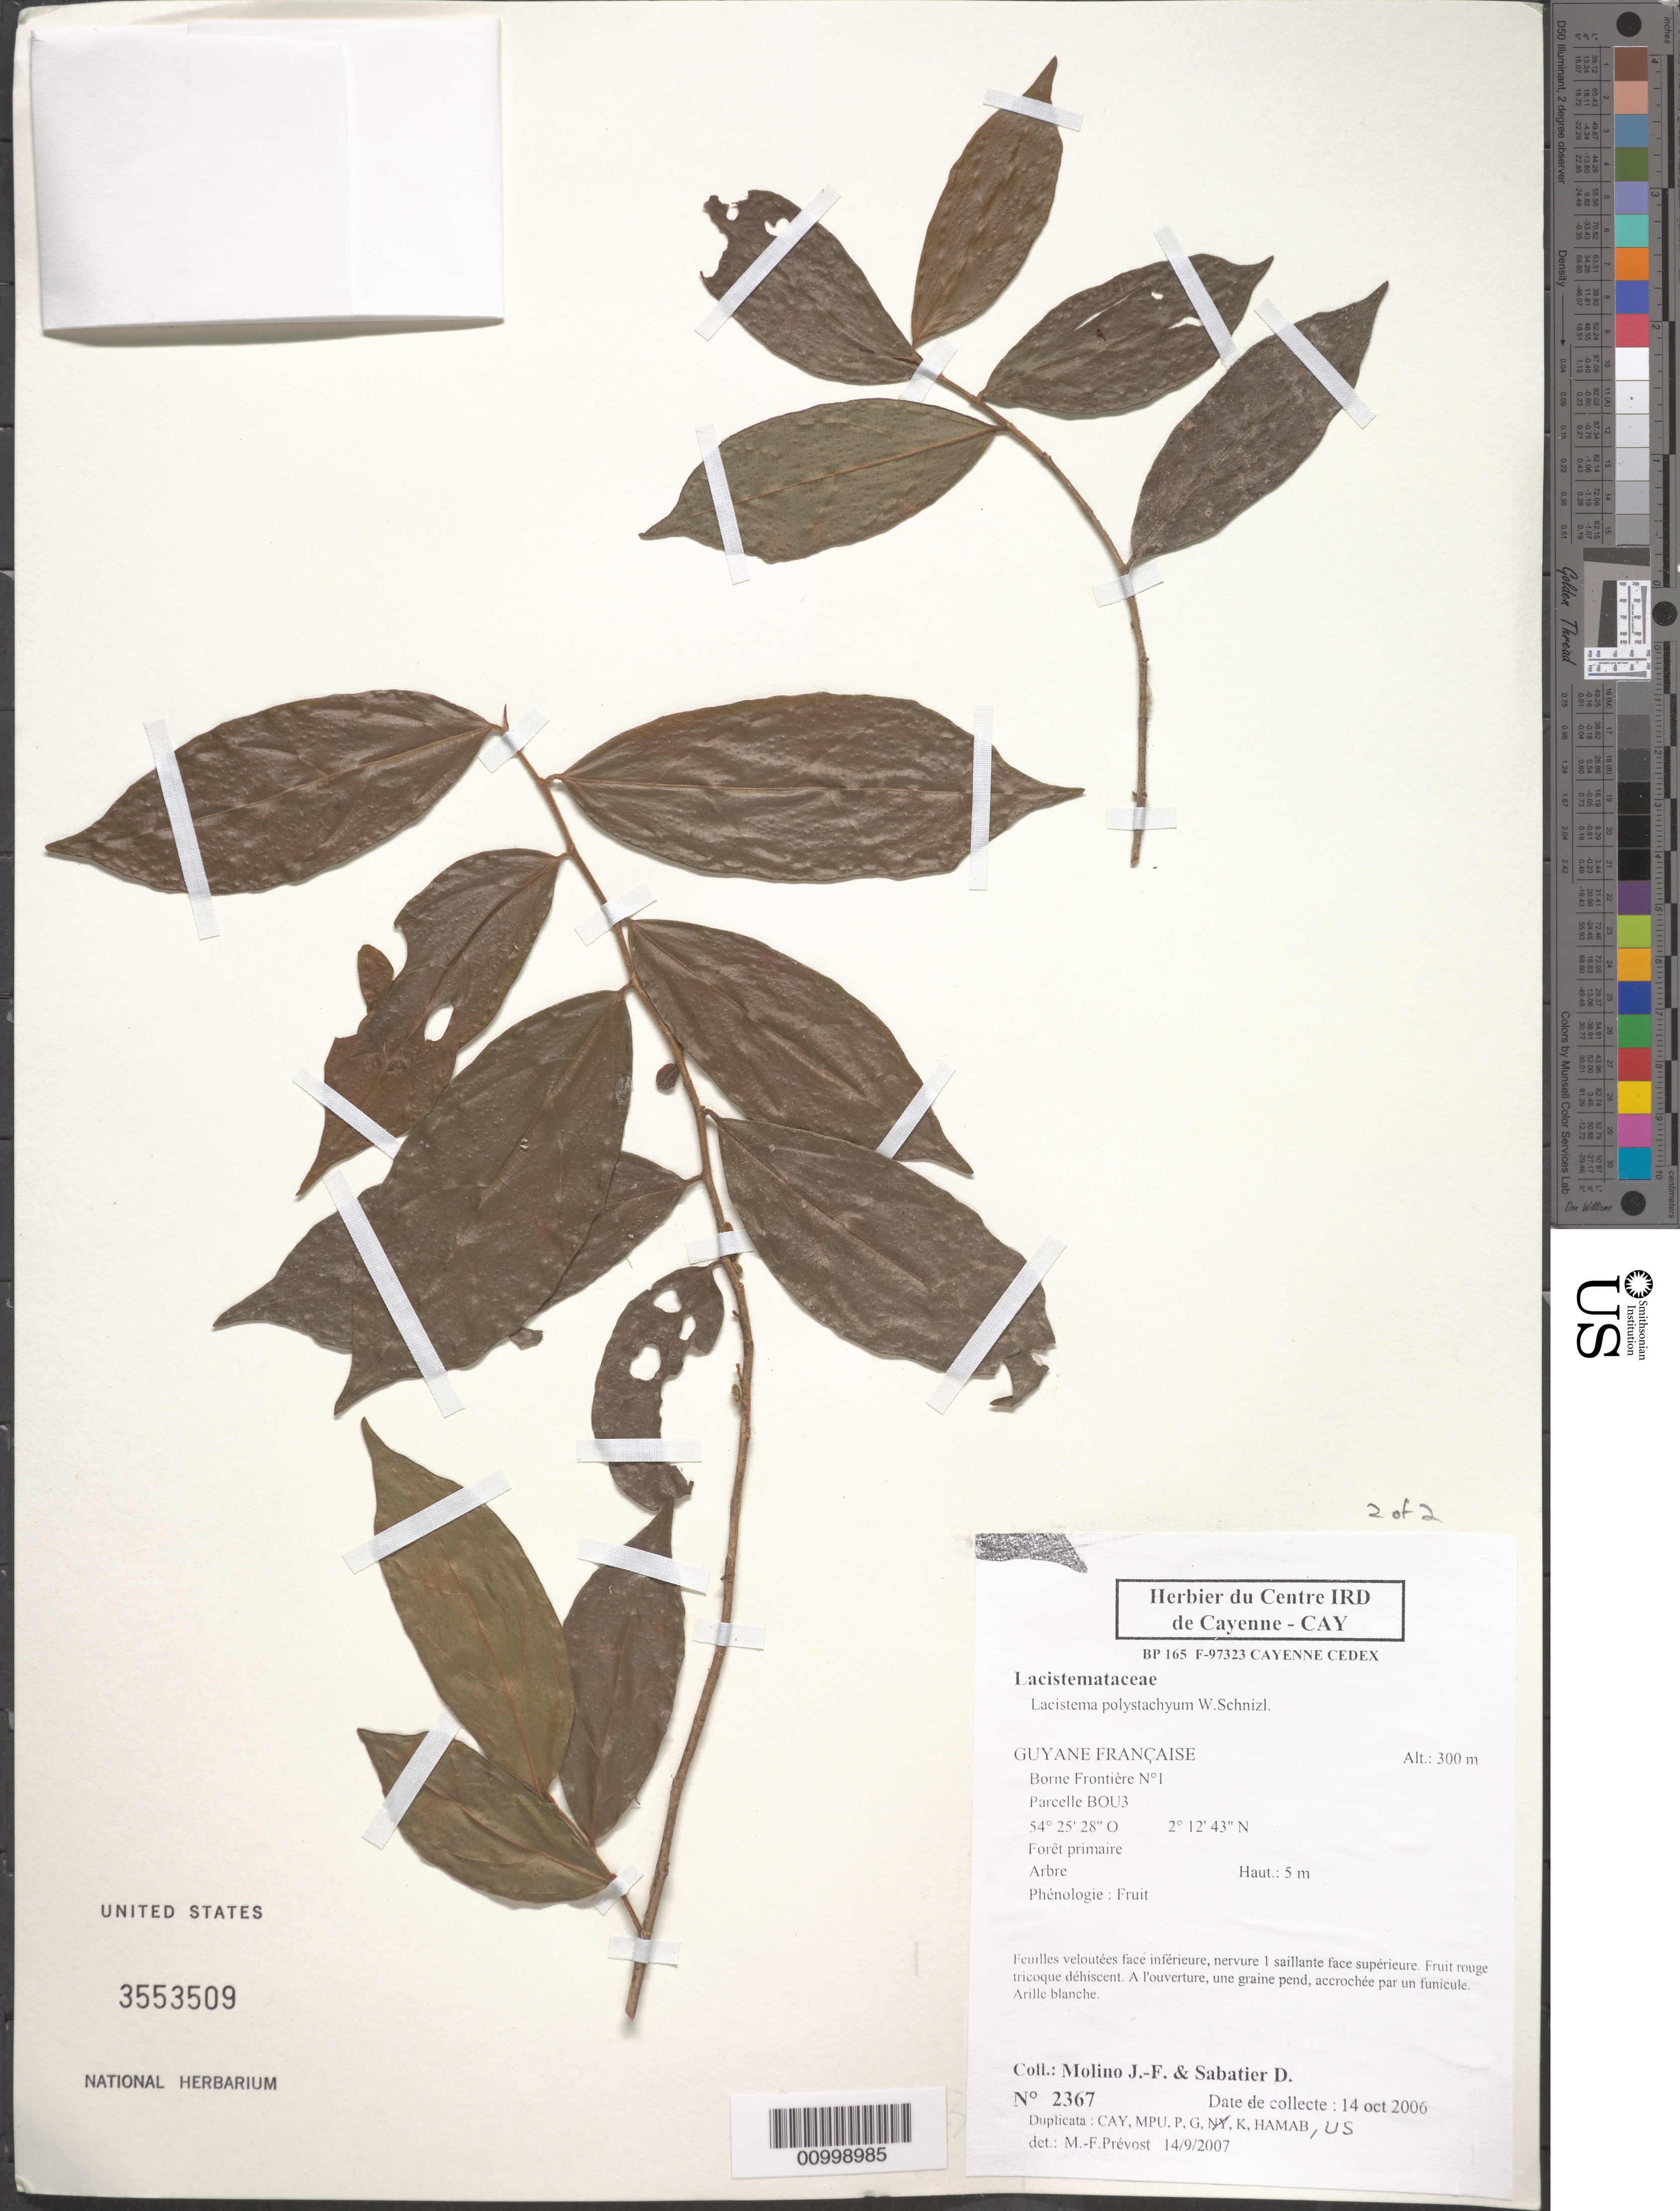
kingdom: Plantae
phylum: Tracheophyta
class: Magnoliopsida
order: Malpighiales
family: Lacistemataceae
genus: Lacistema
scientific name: Lacistema polystachyum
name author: Schnizl.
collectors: J. Molino & D. Sabatier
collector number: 2367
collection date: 2006-10-14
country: French Guiana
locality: Borne Frontière N° 1. Parcelle BOU3.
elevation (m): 300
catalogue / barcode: US 3553509